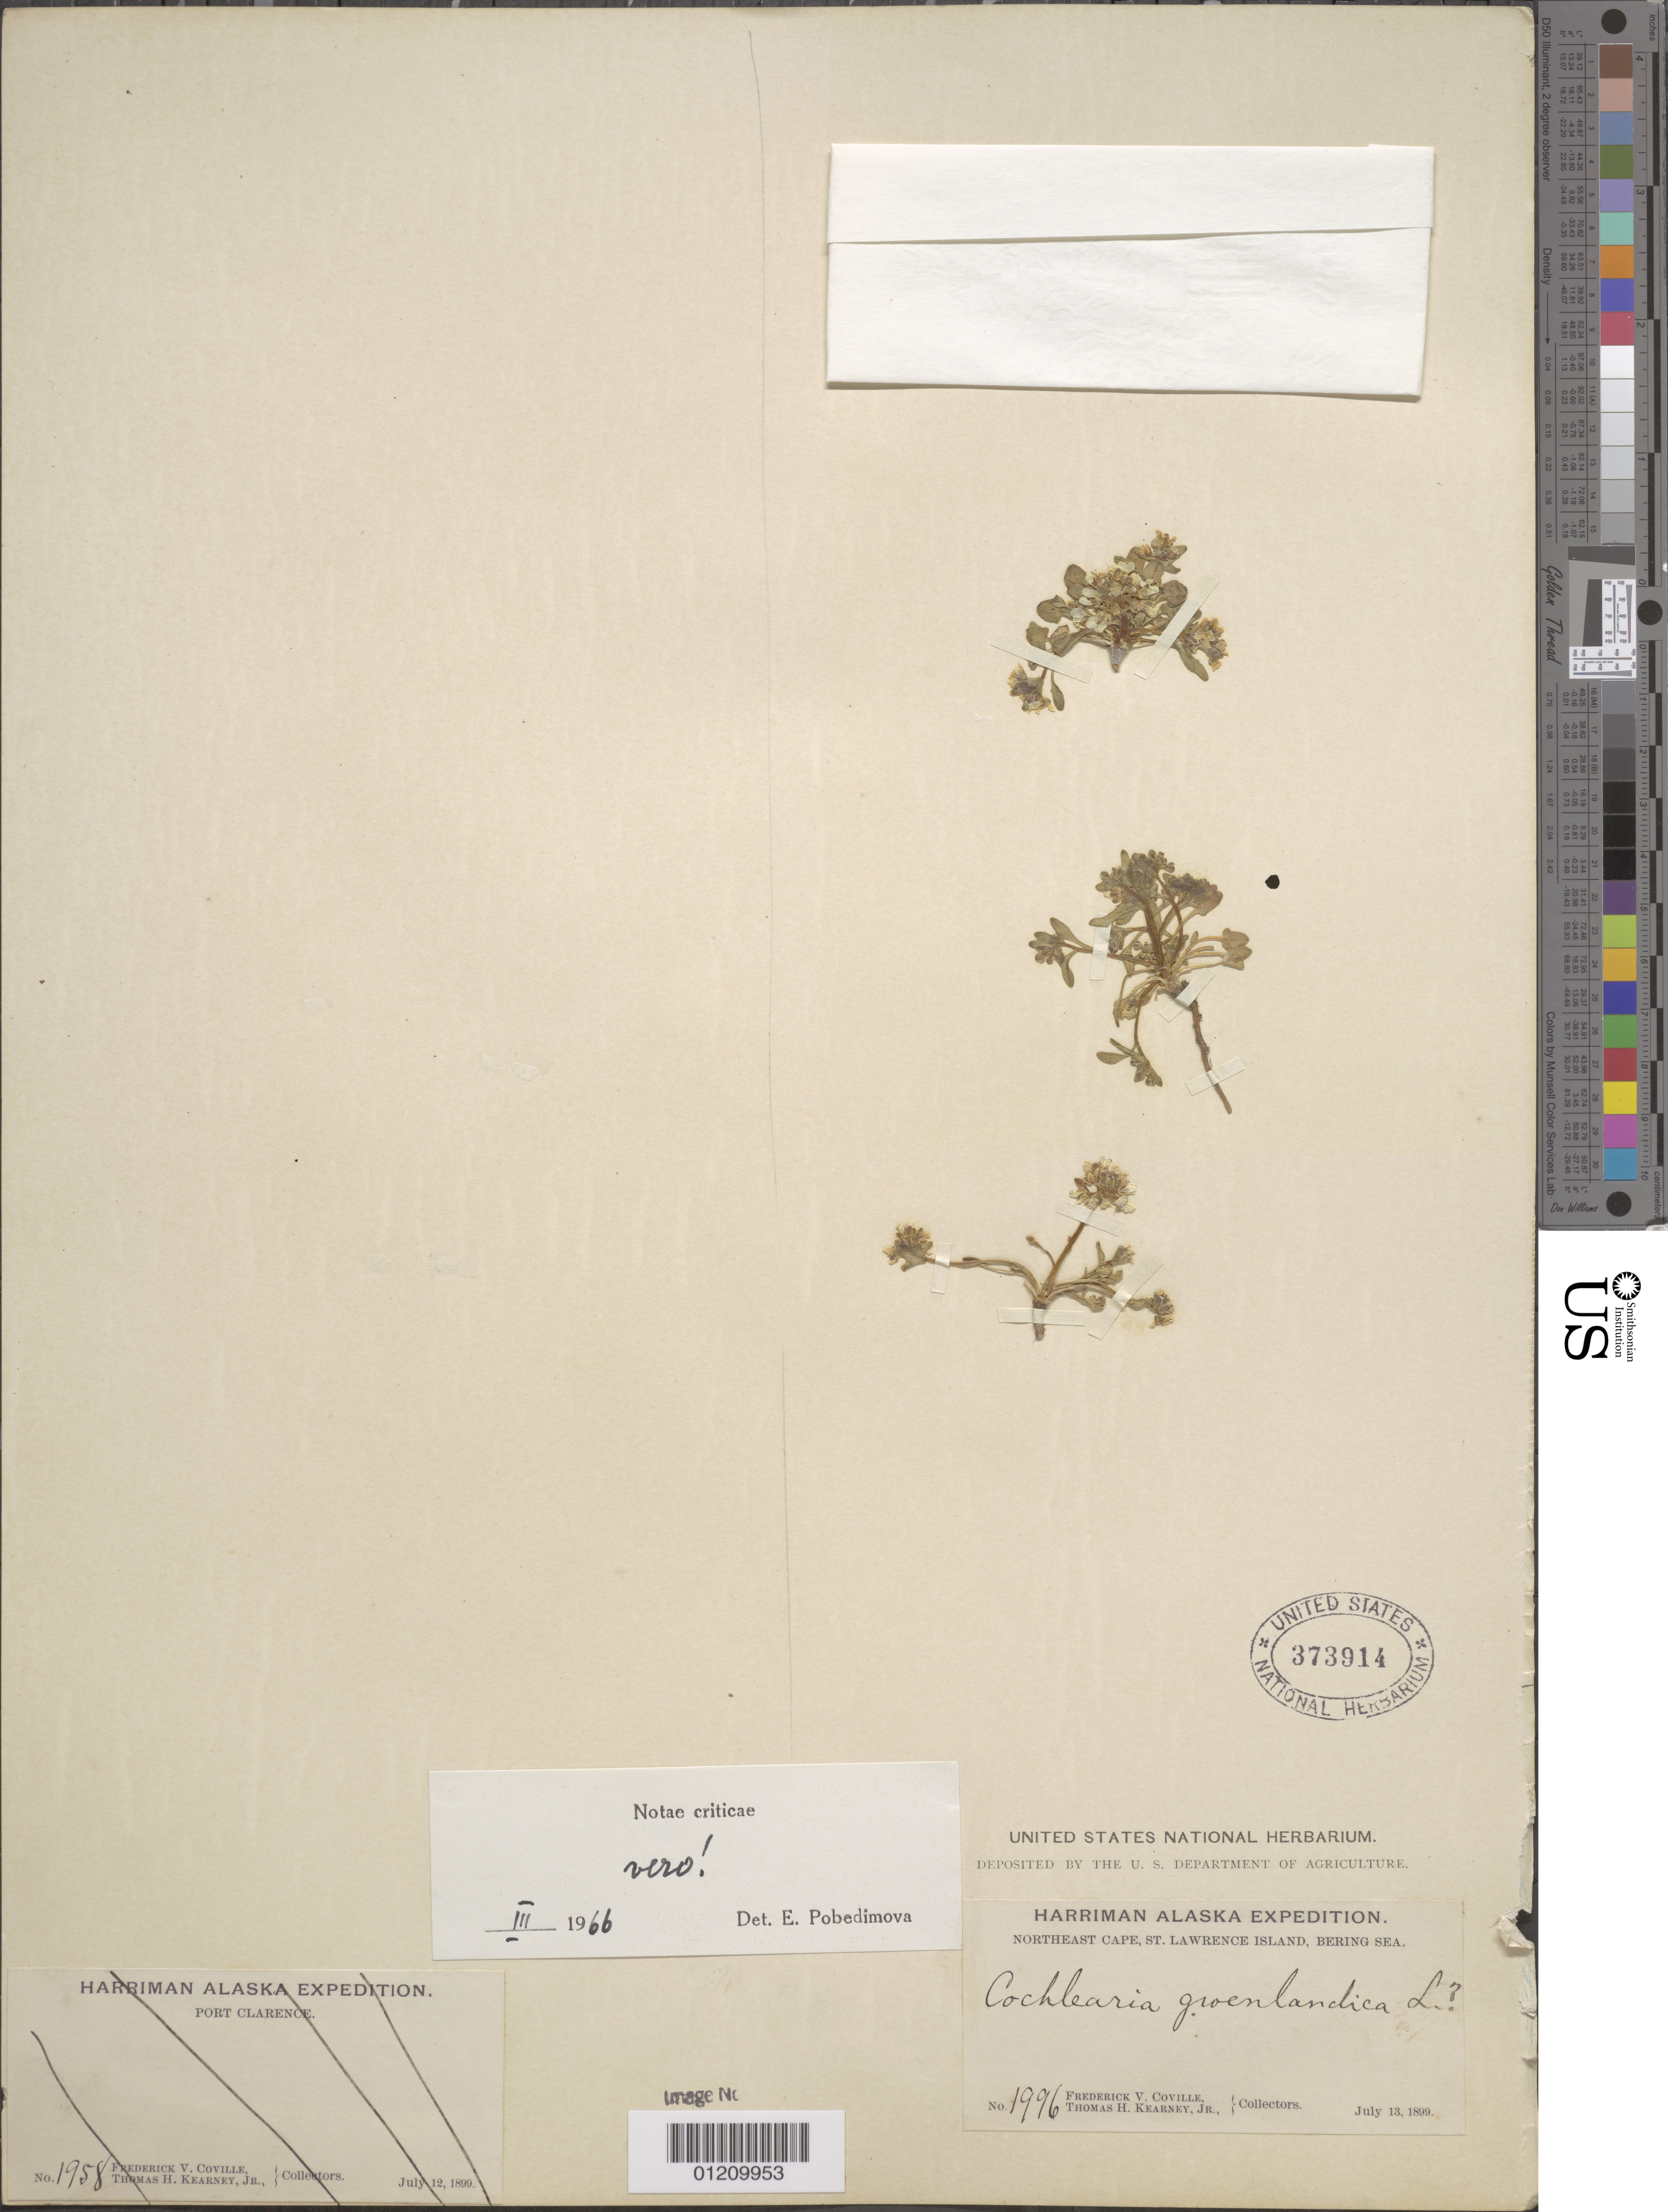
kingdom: Plantae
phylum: Tracheophyta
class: Magnoliopsida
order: Brassicales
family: Brassicaceae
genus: Cochlearia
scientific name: Cochlearia groenlandica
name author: L.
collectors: F. V. Coville & T. H. Kearney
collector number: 1996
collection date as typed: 13 Jul 1899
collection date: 1899-07-13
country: United States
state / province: Alaska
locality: Northeast Cape, St. Lawrence Island, Bering Sea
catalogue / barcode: US 373914